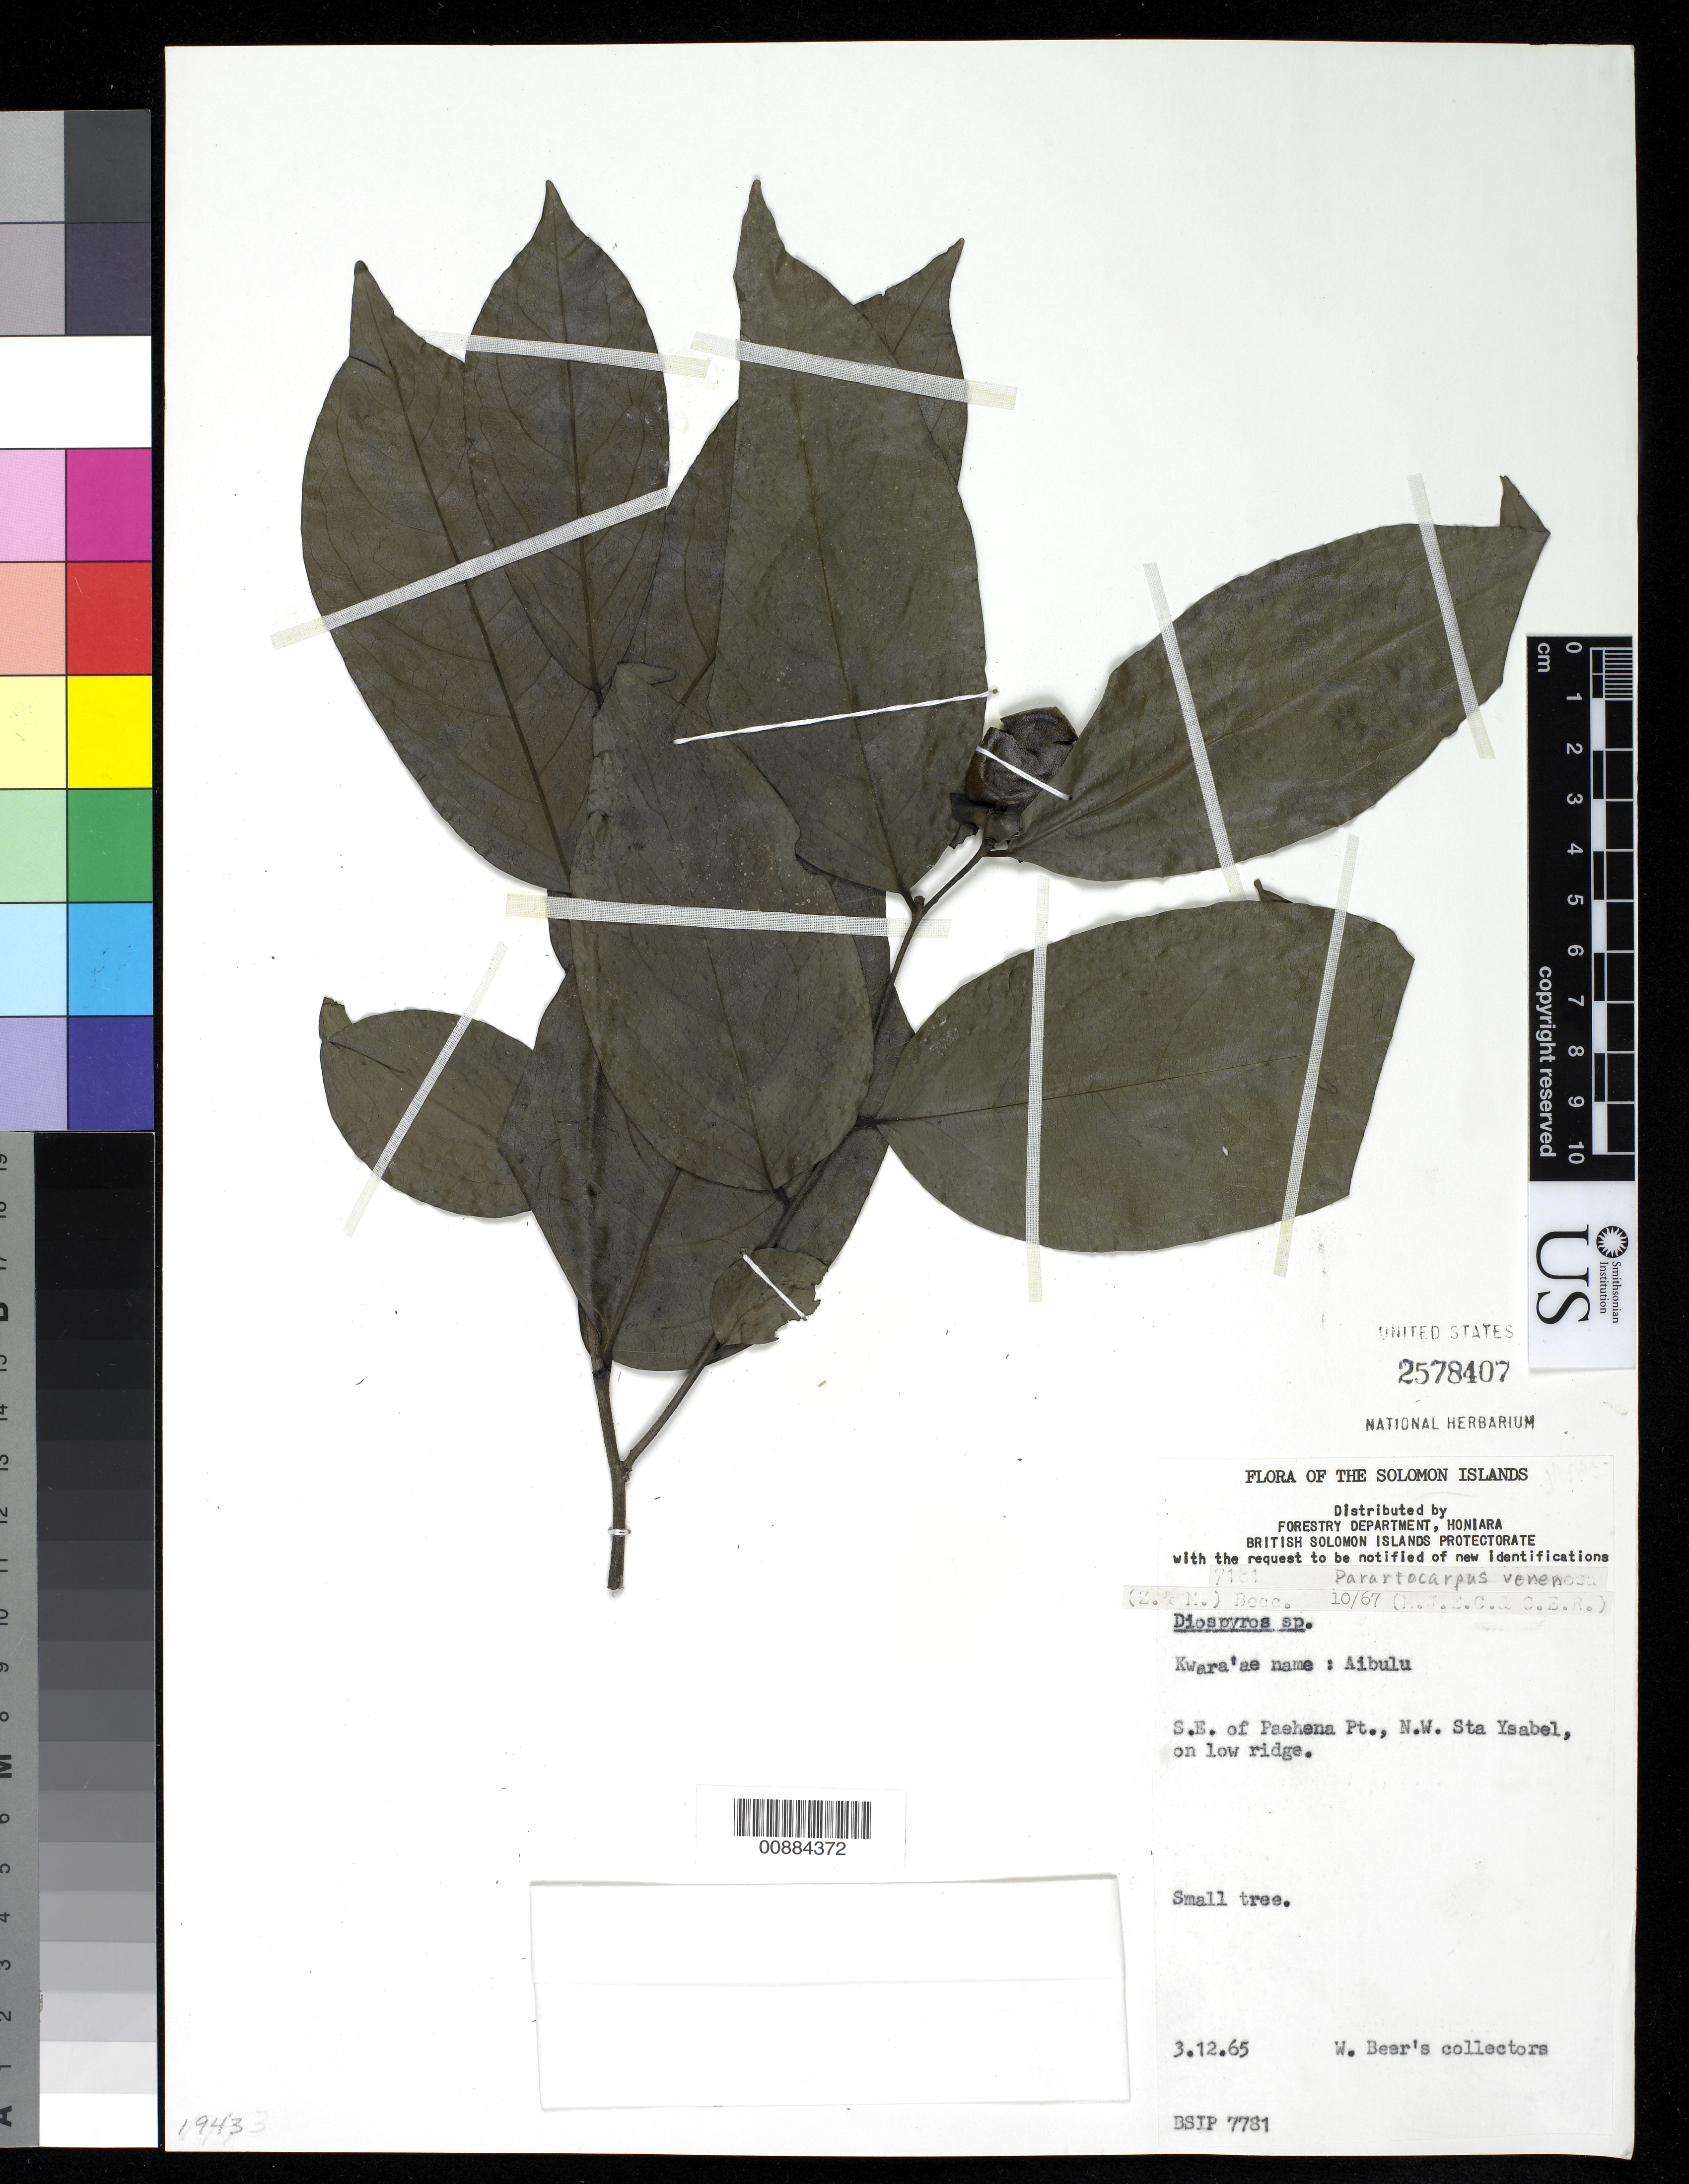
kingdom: Plantae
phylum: Tracheophyta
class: Magnoliopsida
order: Rosales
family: Moraceae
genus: Parartocarpus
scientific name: Parartocarpus venenosus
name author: (Zoll. & Moritzi) Becc.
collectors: W. Beer's Collectors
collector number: BSIP 7781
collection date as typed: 12 Mar 1965 or 03 Dec 1965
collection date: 1965-03-12 or 1965-12-03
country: Solomon Islands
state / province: Isabel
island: Santa Isabel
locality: S.E. of Paehena Pt., N.W. Sta Ysabel, on low ridge.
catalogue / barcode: US 2578407